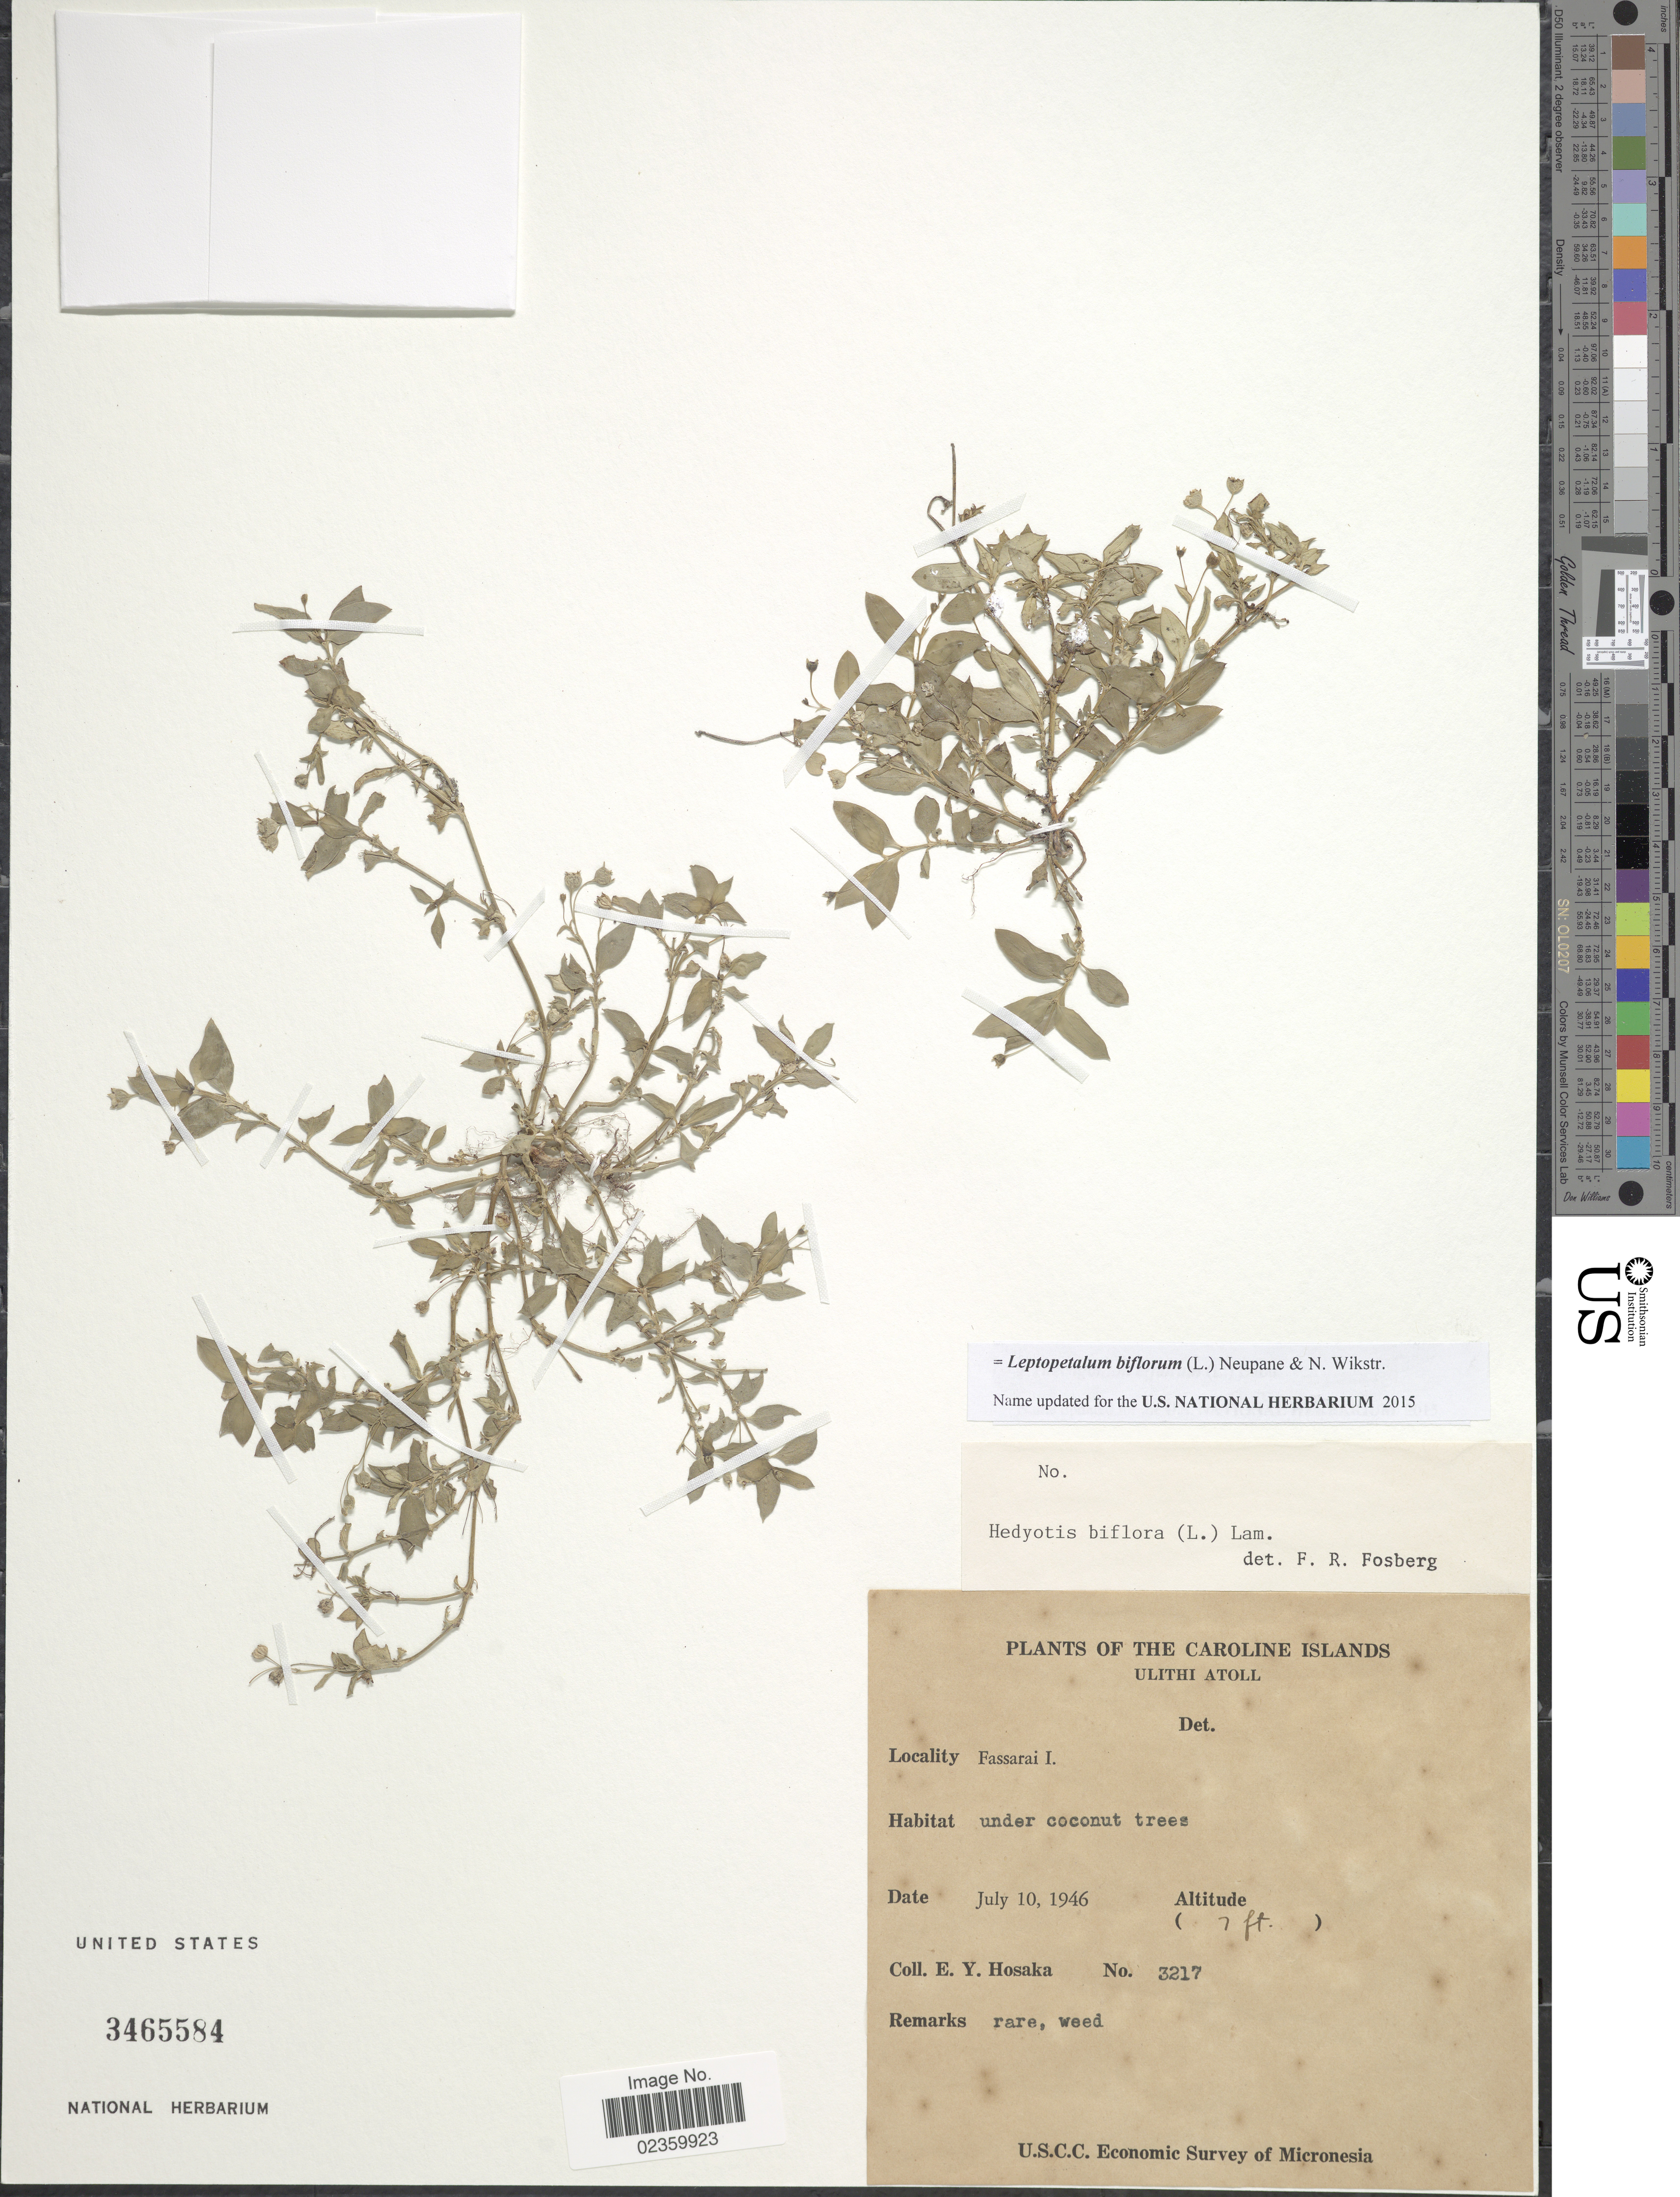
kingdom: Plantae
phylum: Tracheophyta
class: Magnoliopsida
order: Gentianales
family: Rubiaceae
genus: Leptopetalum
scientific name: Leptopetalum biflorum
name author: (L.) Neupane & N. Wikstr.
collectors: E. Y. Hosaka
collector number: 3217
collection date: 1946-07-10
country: Micronesia, Federated States of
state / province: Yap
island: Ulithi Atoll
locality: The Caroline Islands. Ulithi Atoll. Fassarai I.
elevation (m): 2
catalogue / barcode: US 3465584